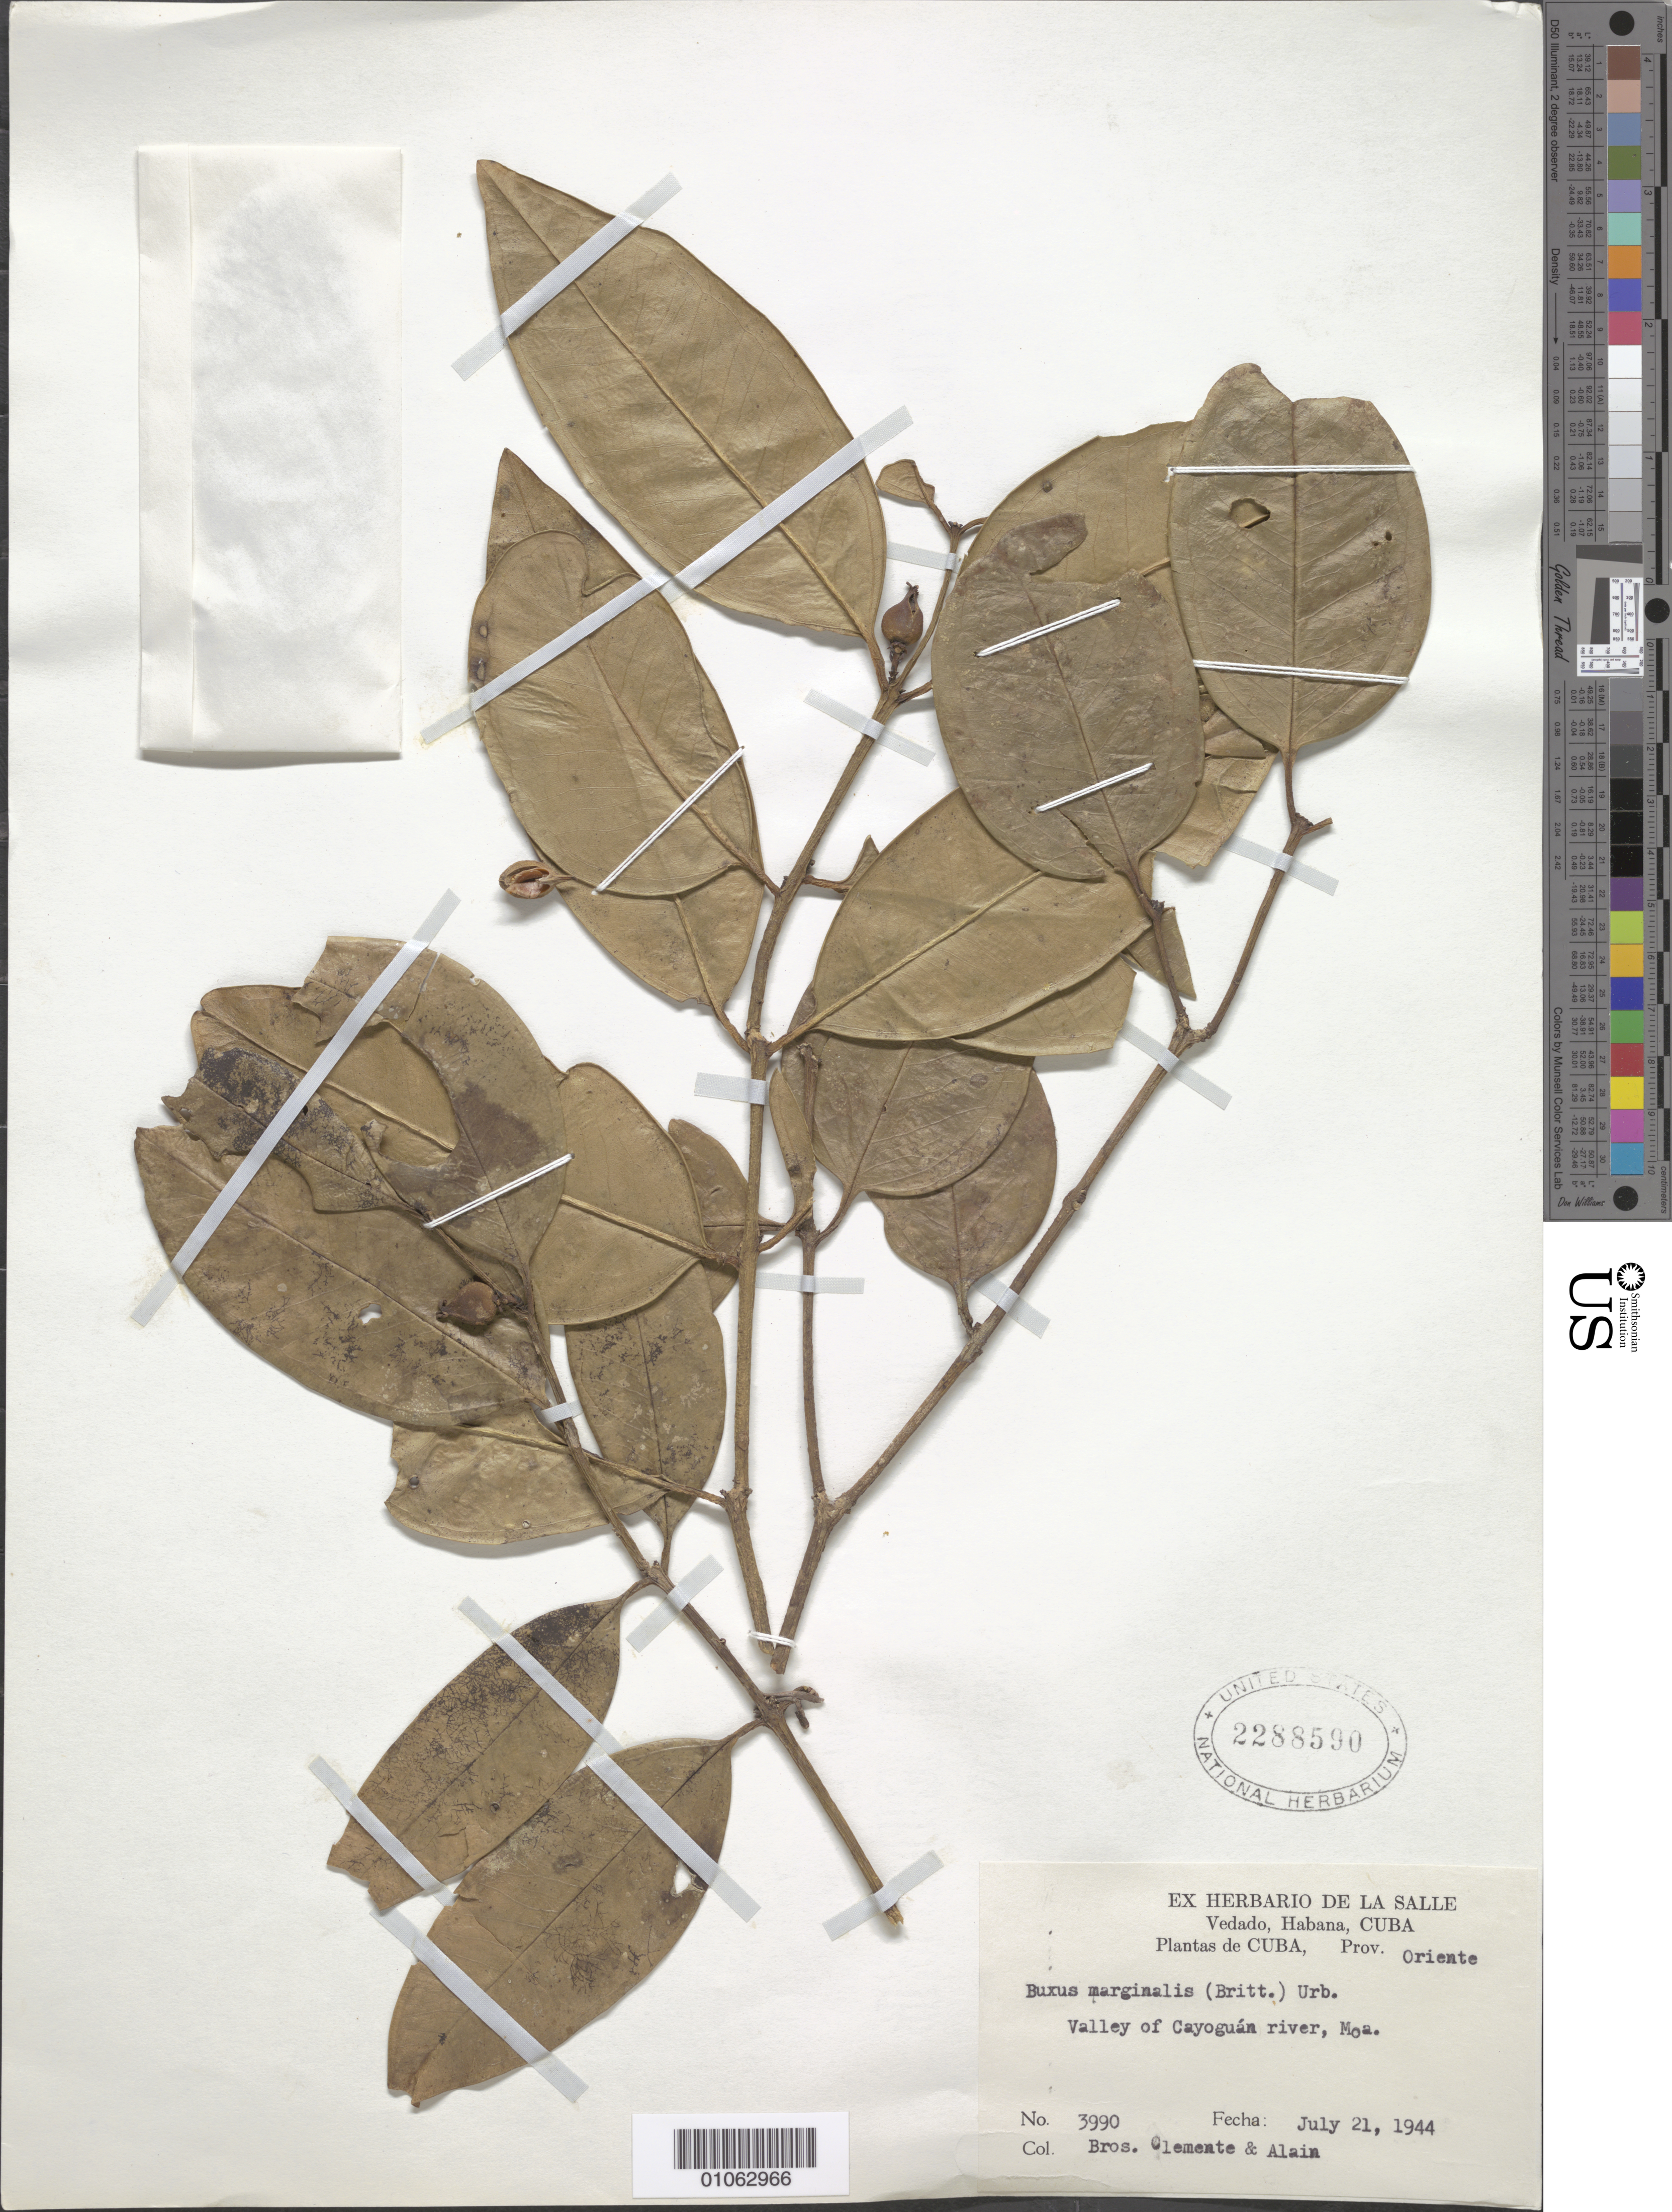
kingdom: Plantae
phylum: Tracheophyta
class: Magnoliopsida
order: Buxales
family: Buxaceae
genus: Buxus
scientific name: Buxus marginalis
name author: (Britton) Urb.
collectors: Bro. Clemente & A. H. Liogier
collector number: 3990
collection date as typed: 21 Jul 1944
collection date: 1944-07-21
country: Cuba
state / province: Holguín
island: Cuba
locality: Valley of Coyoguan river Moa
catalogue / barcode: US 228859